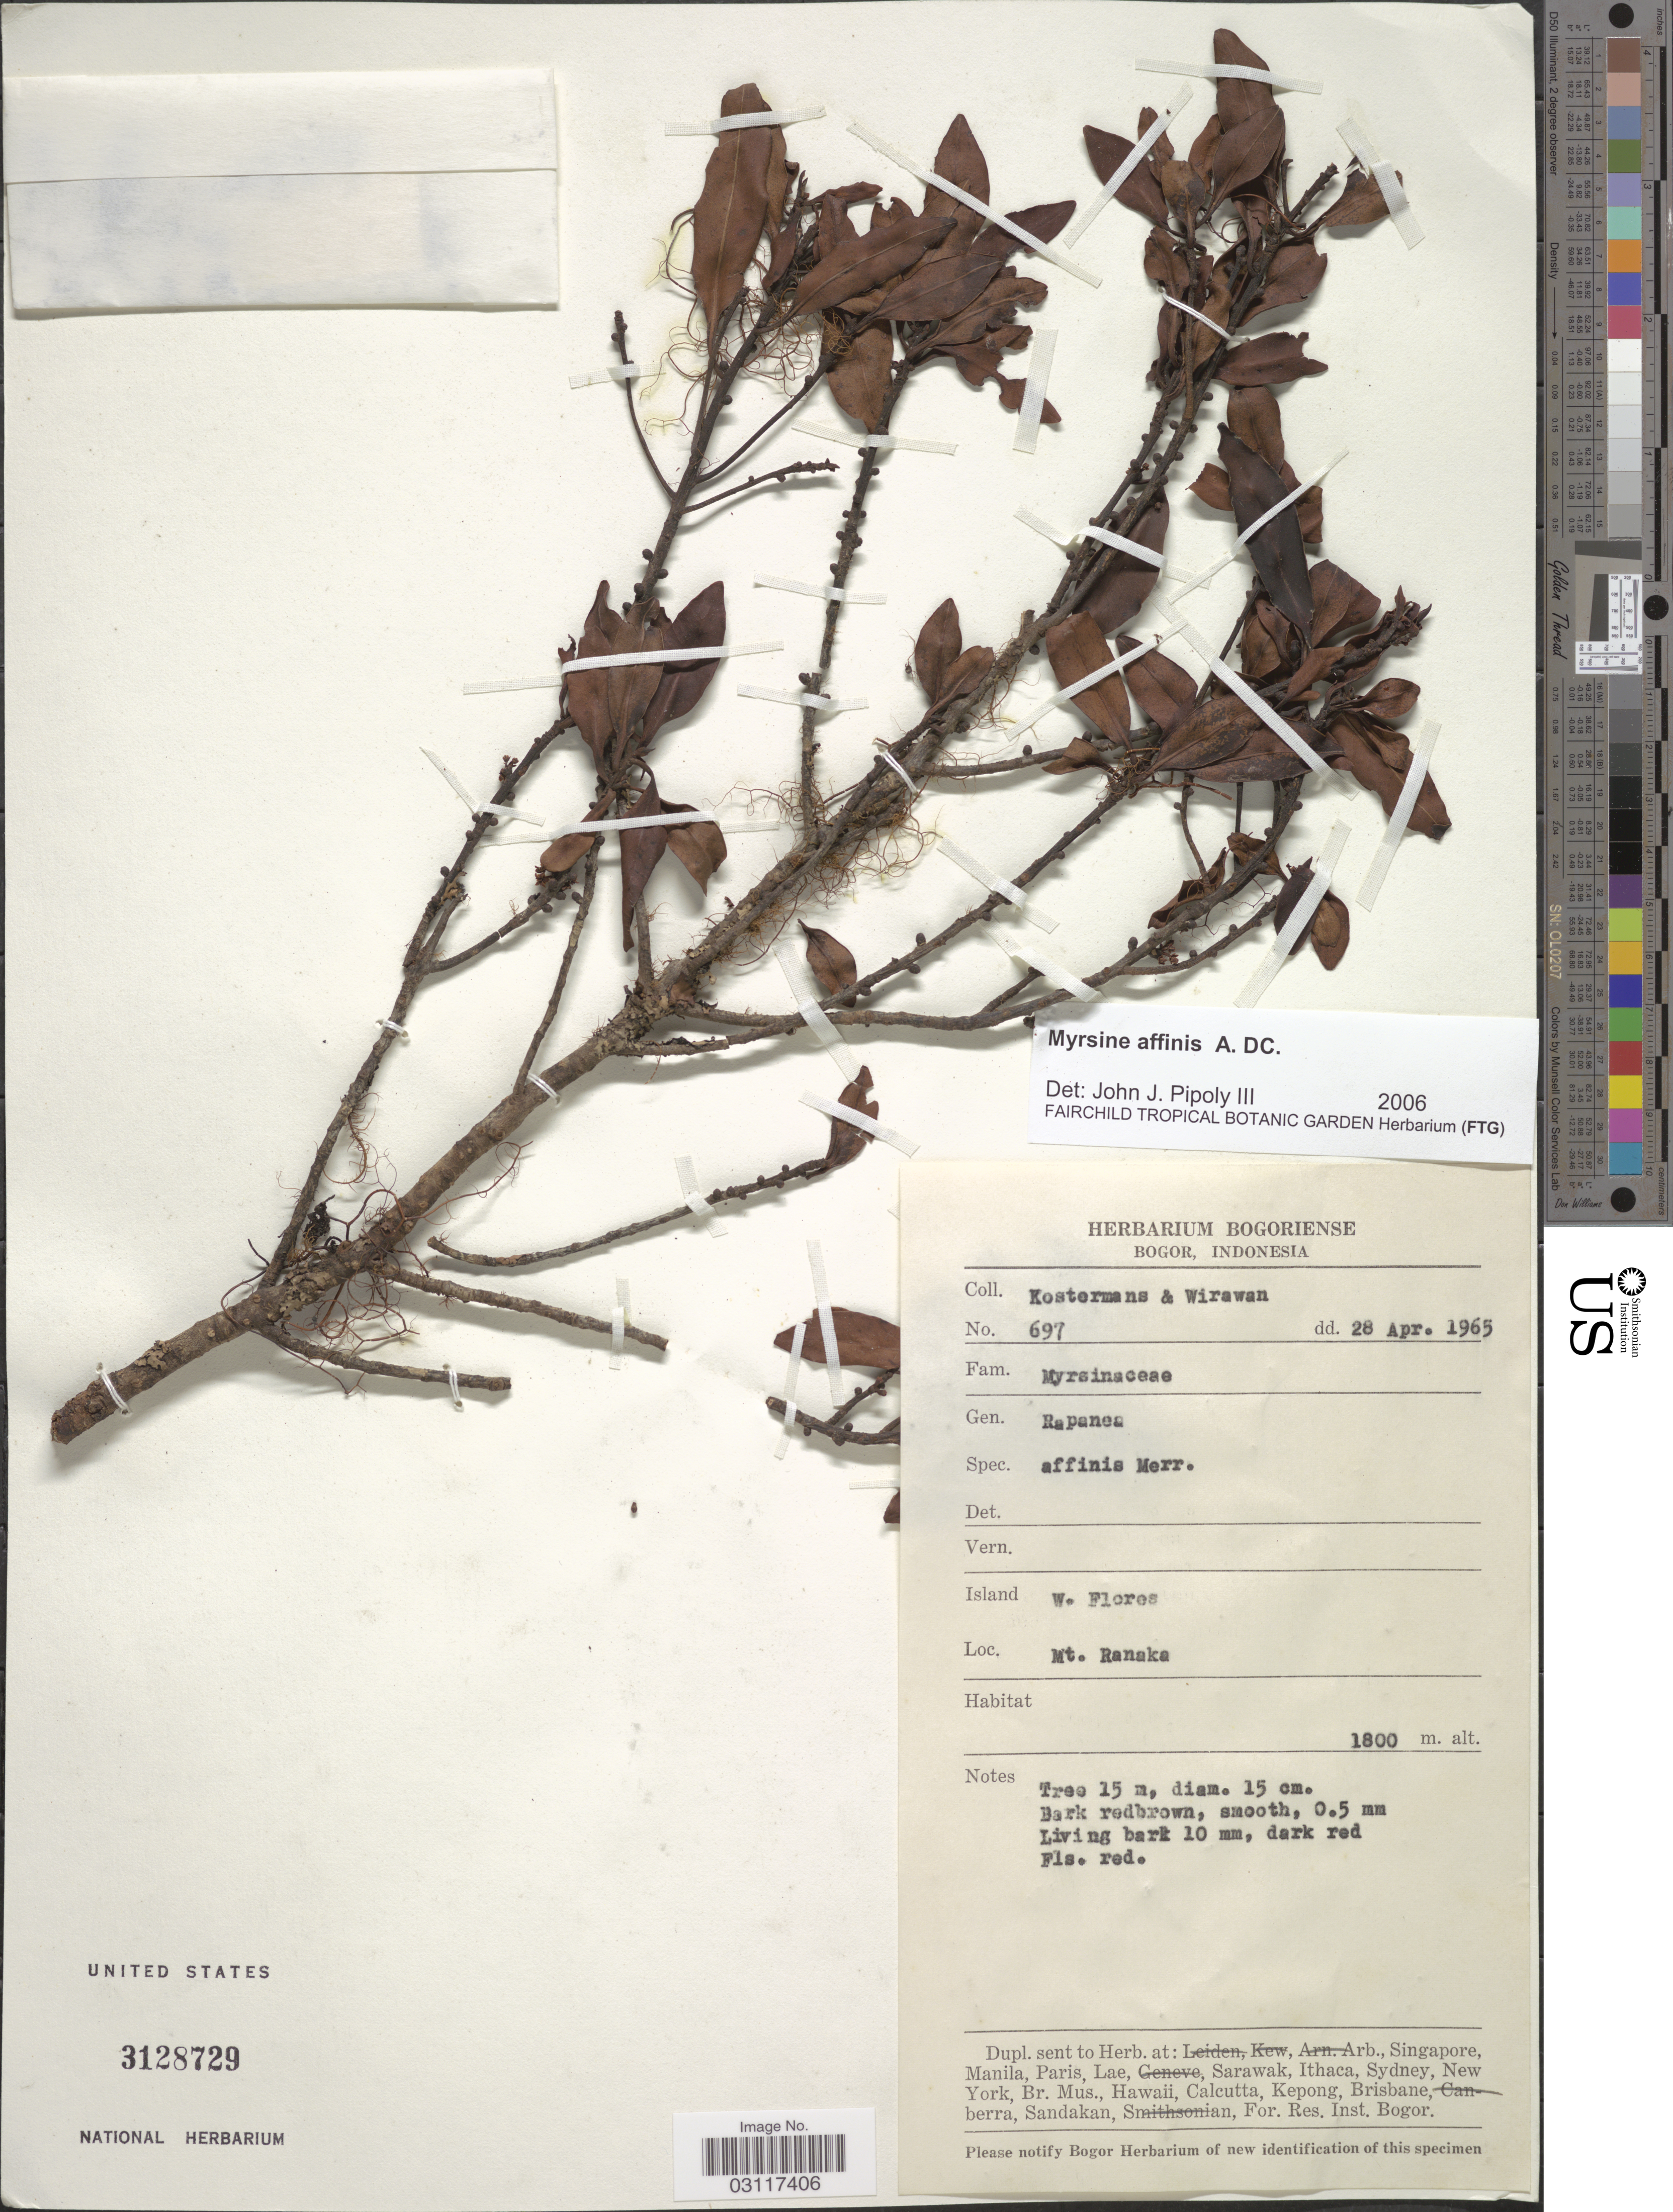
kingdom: Plantae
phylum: Tracheophyta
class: Magnoliopsida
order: Ericales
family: Primulaceae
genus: Myrsine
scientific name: Myrsine affinis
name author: A. DC.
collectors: Kostermans & -. Wirawan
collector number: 697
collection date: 1965-04-28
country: Indonesia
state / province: Nusa Tenggara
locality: W. Flores.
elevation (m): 1800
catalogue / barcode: US 3128729